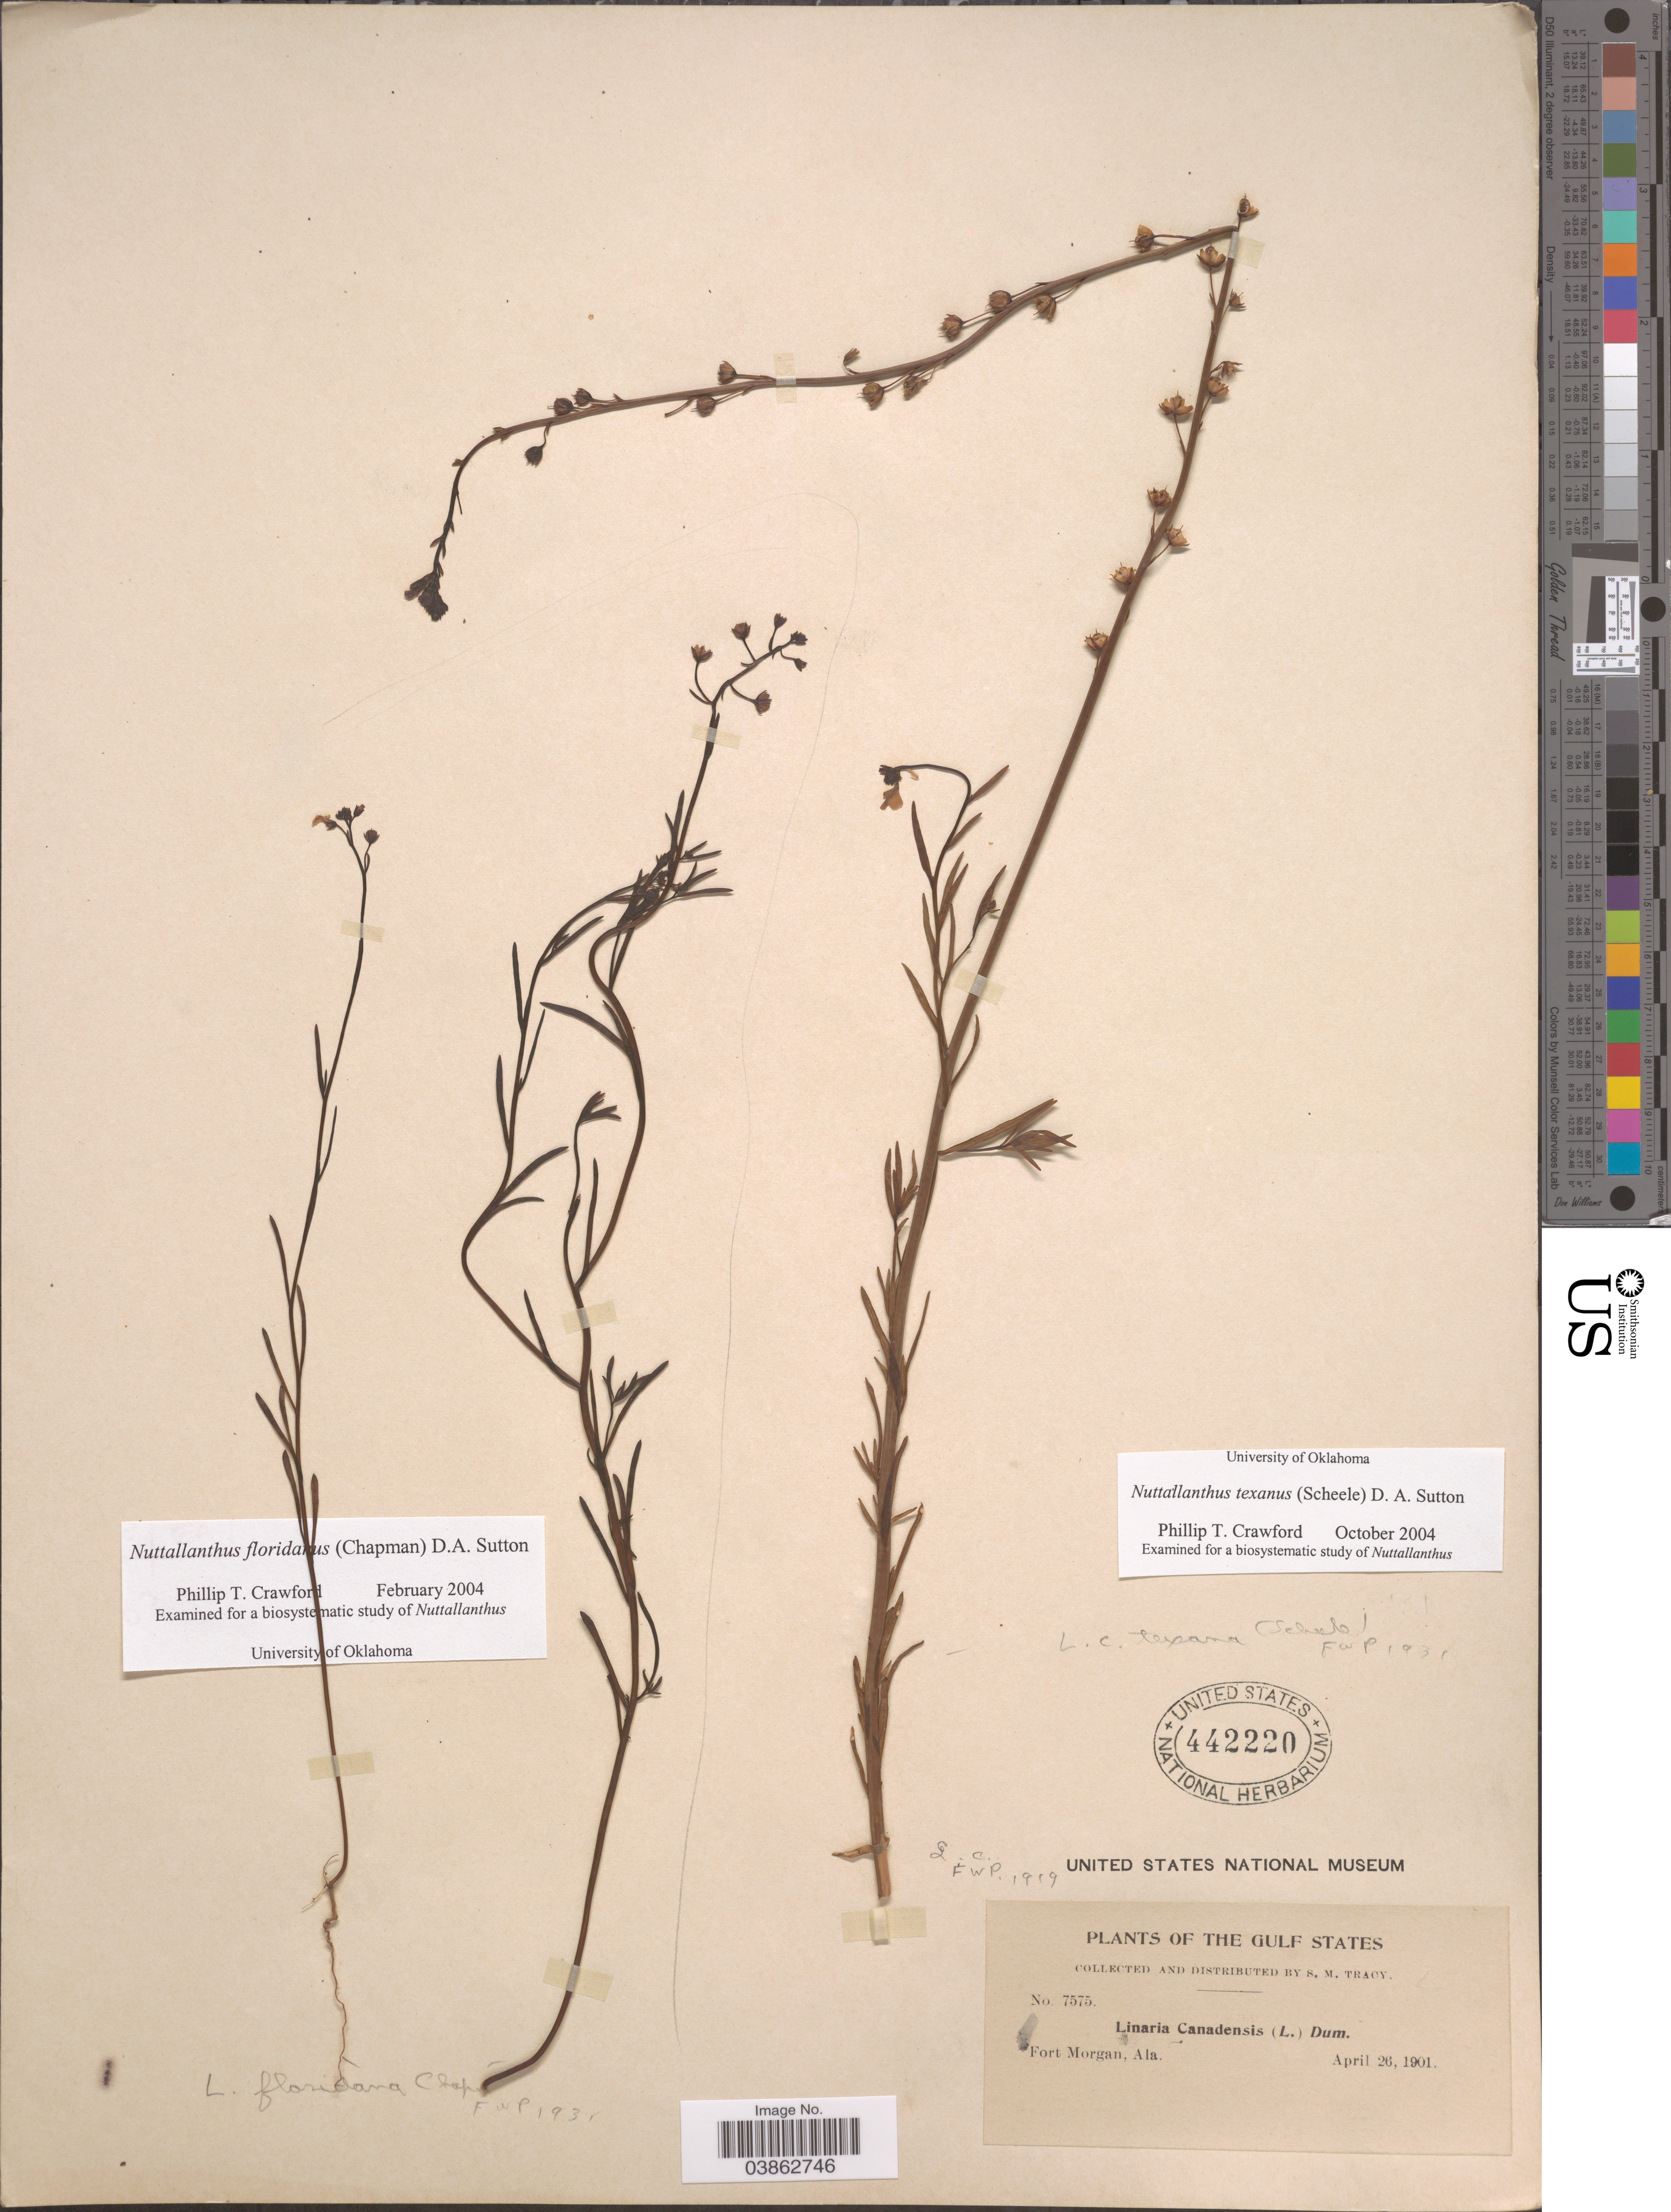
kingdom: Plantae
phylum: Tracheophyta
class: Magnoliopsida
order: Lamiales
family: Plantaginaceae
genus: Linaria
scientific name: Linaria floridana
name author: Chapm.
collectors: S. M. Tracy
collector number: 7575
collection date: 1901-04-26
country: United States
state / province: Alabama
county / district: Baldwin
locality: Gulf States, Fort Morgan (Gasque, Alabama)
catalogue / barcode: US 442220